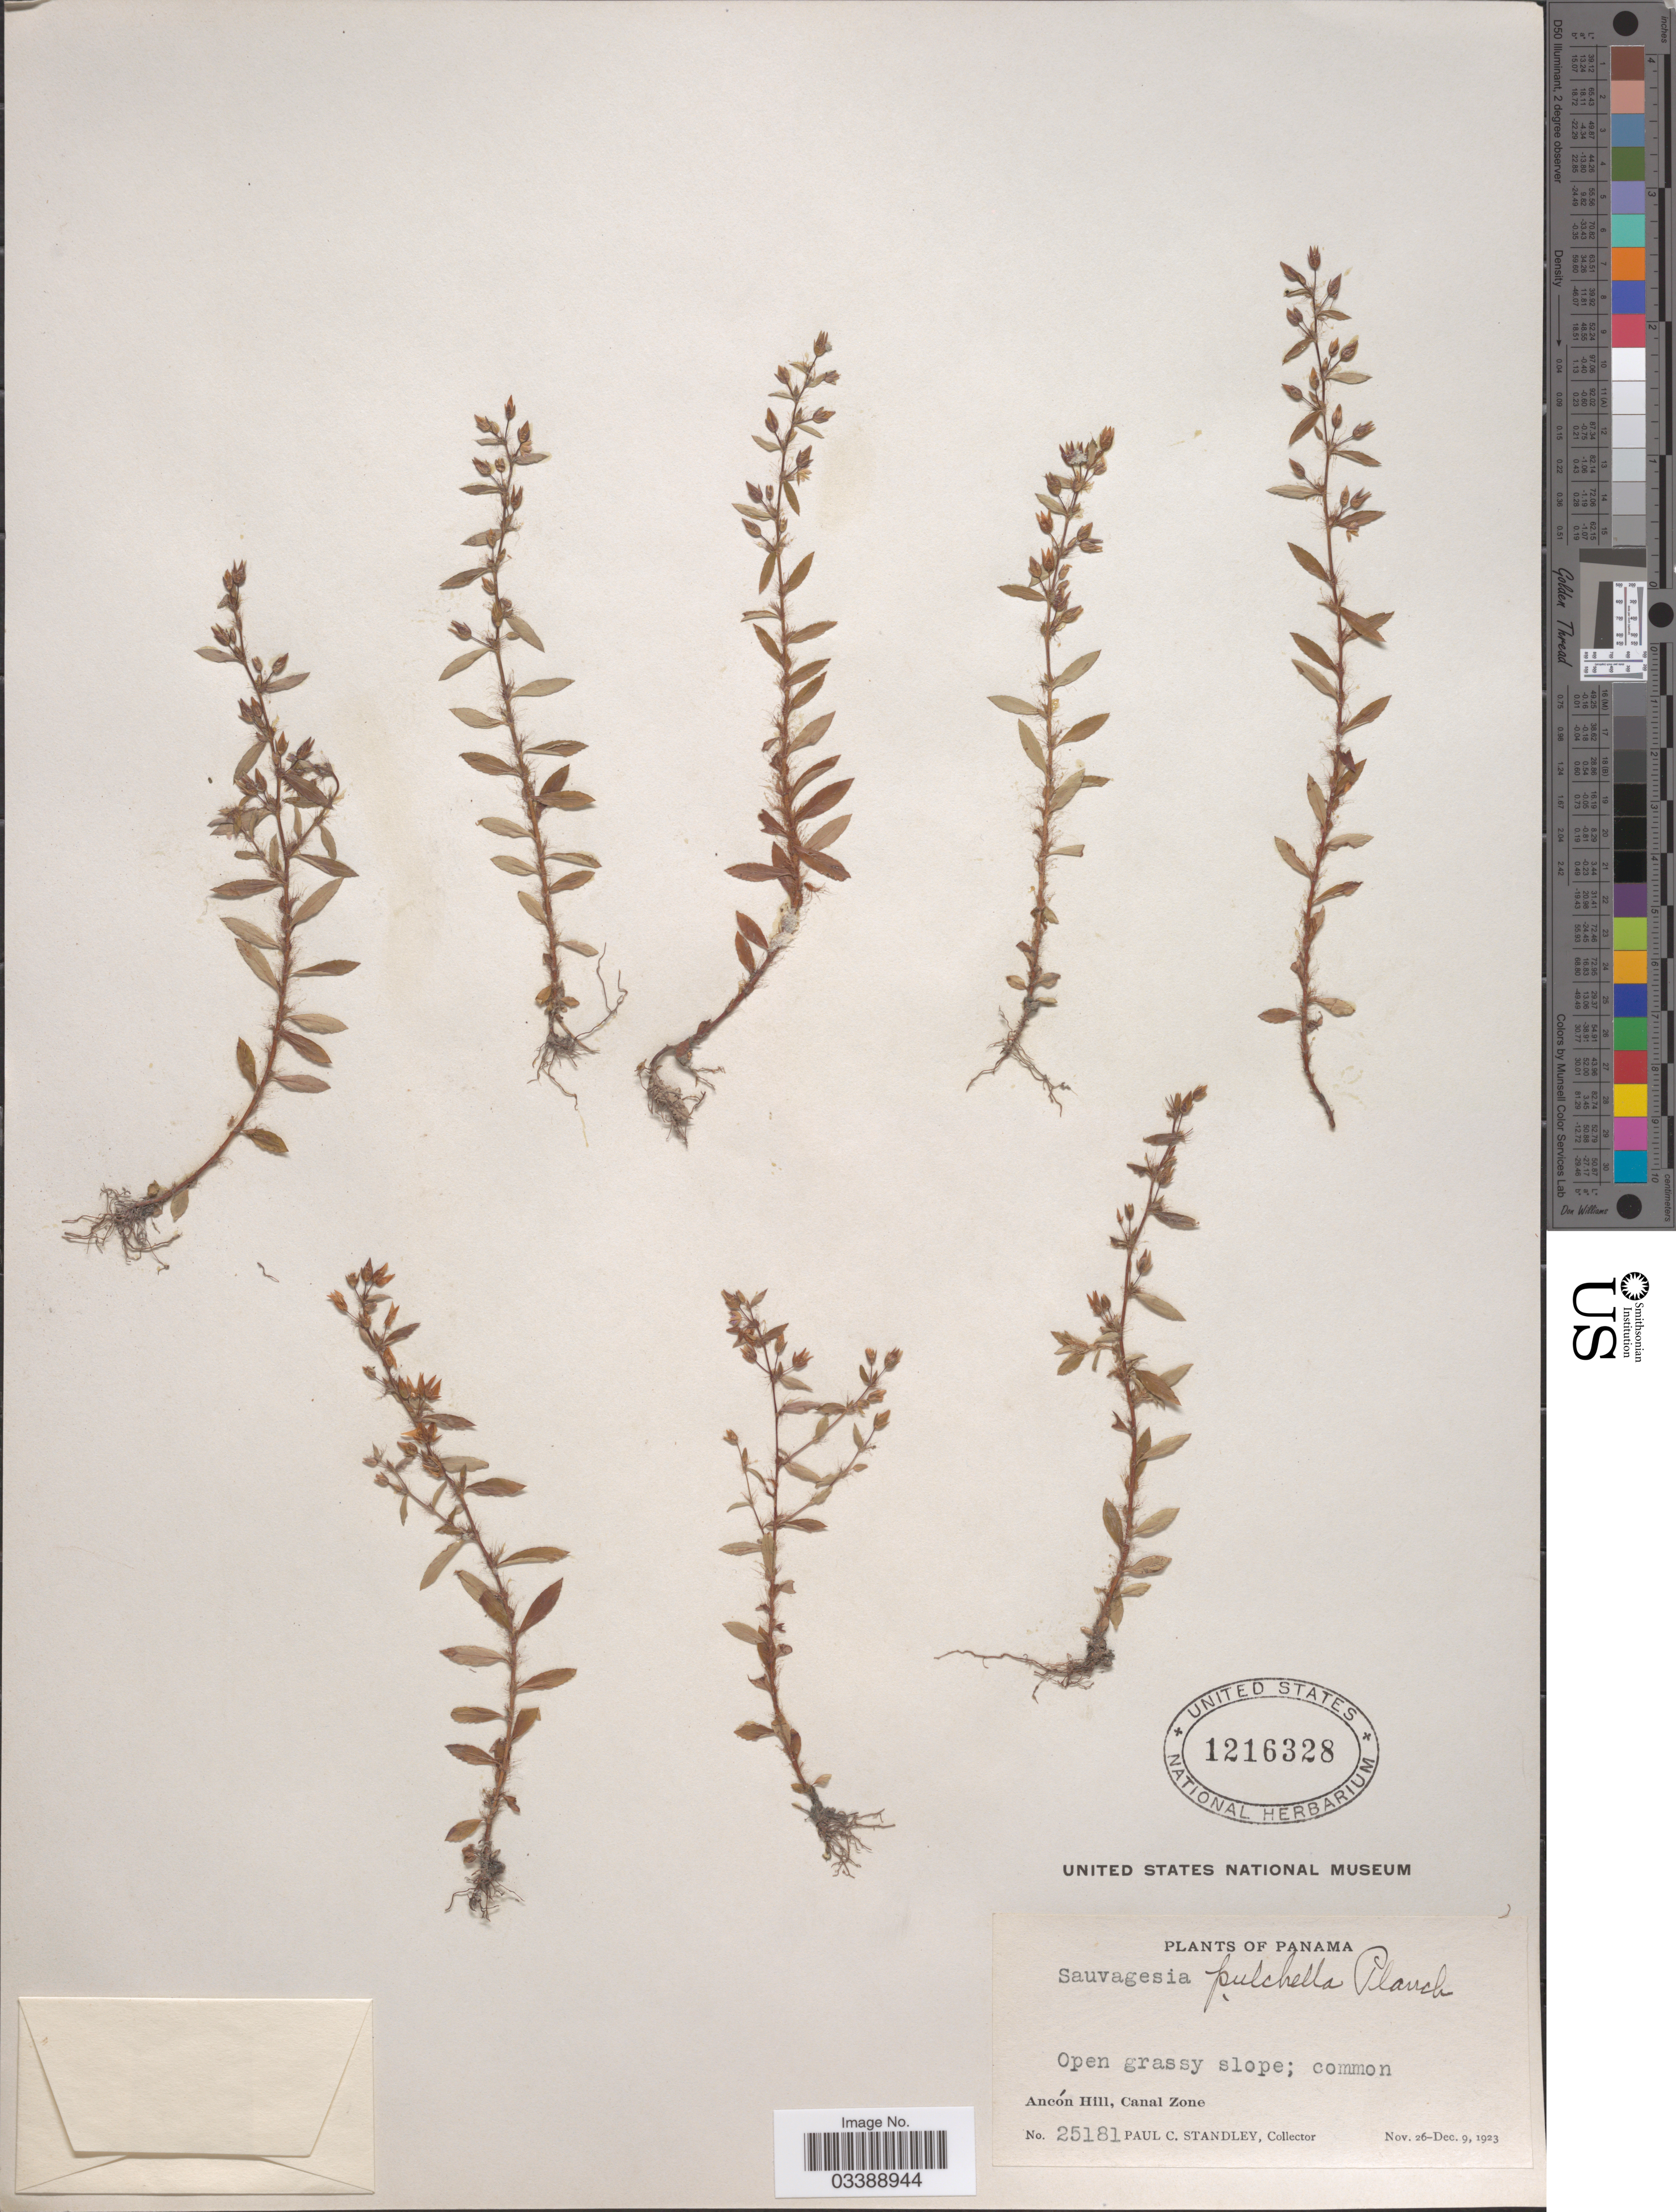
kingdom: Plantae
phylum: Tracheophyta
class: Magnoliopsida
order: Malpighiales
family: Ochnaceae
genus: Sauvagesia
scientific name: Sauvagesia pulchella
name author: Planch.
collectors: P. C. Standley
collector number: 25181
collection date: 1923-11-26/1923-12-09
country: Panama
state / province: Colón / Panamá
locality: Ancón Hill, Canal Zone.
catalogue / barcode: US 1216328